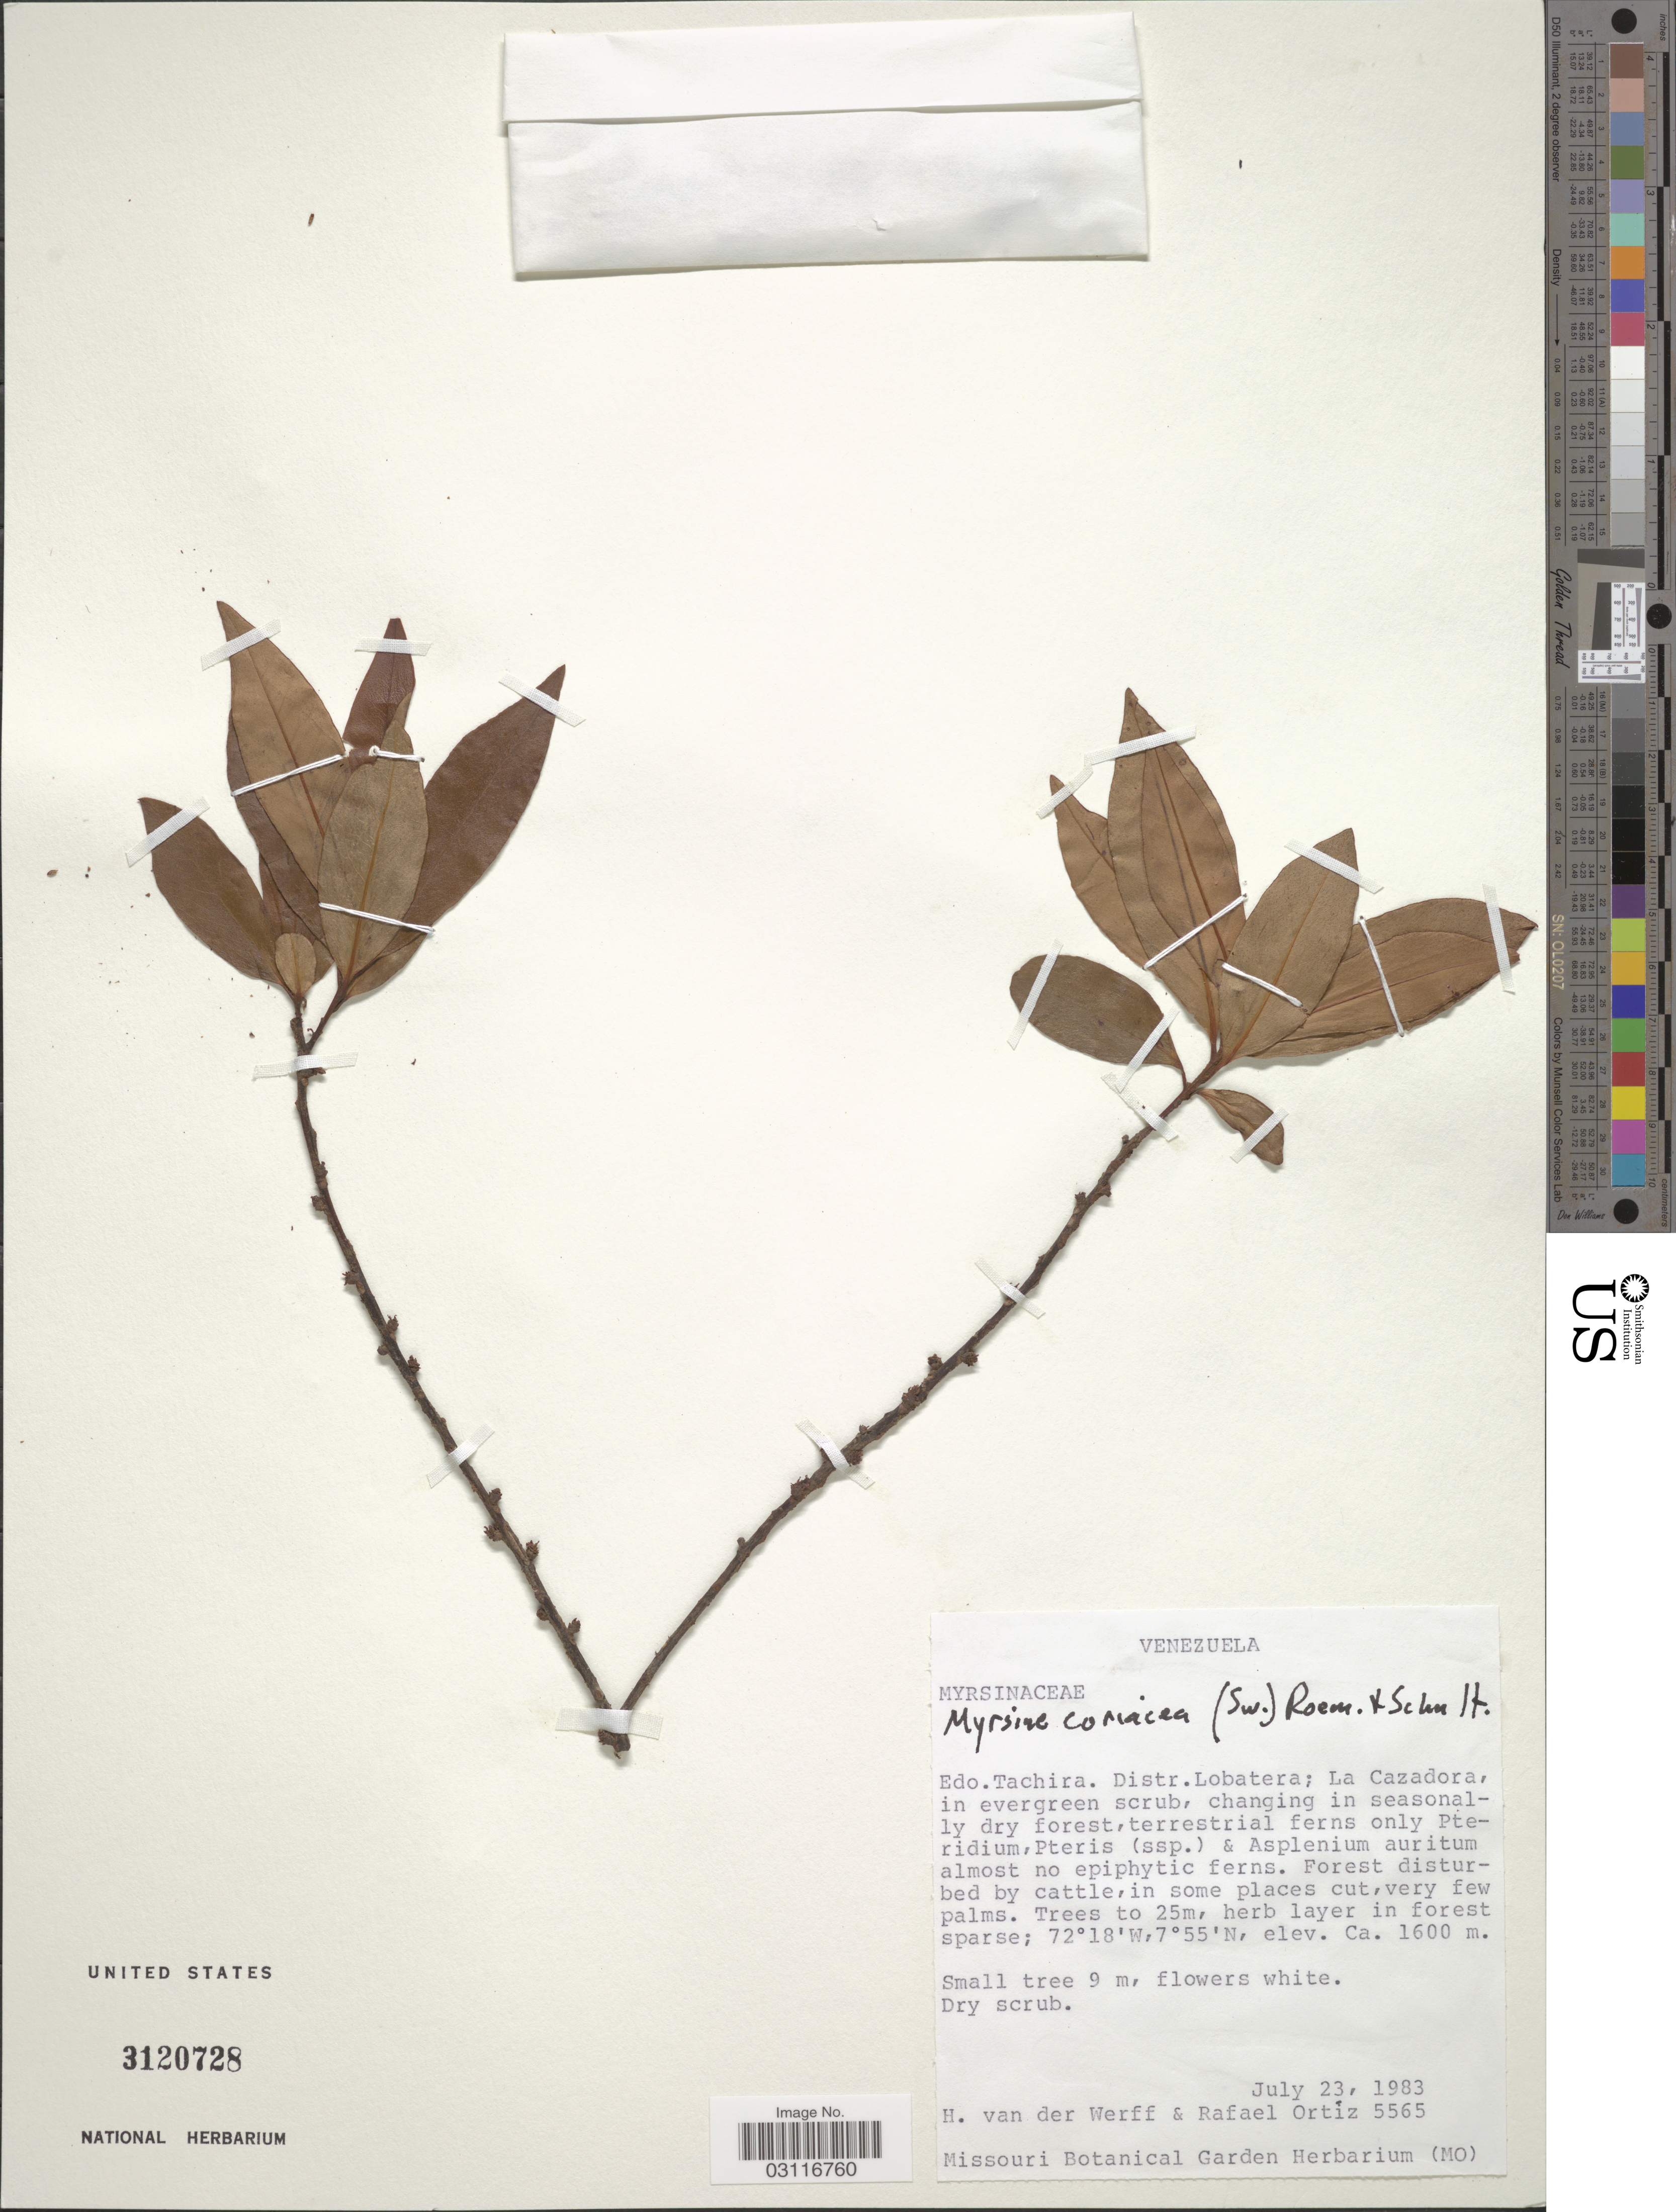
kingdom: Plantae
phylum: Tracheophyta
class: Magnoliopsida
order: Ericales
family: Primulaceae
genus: Myrsine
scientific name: Myrsine coriacea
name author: (Sw.) R. Br. ex Roem. & Schult.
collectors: H. van der Werff & R. Ortiz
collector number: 5565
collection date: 1983-07-23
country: Venezuela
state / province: Tachira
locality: Distr. Lobatera; La Cazadora.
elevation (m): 1600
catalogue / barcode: US 3120728